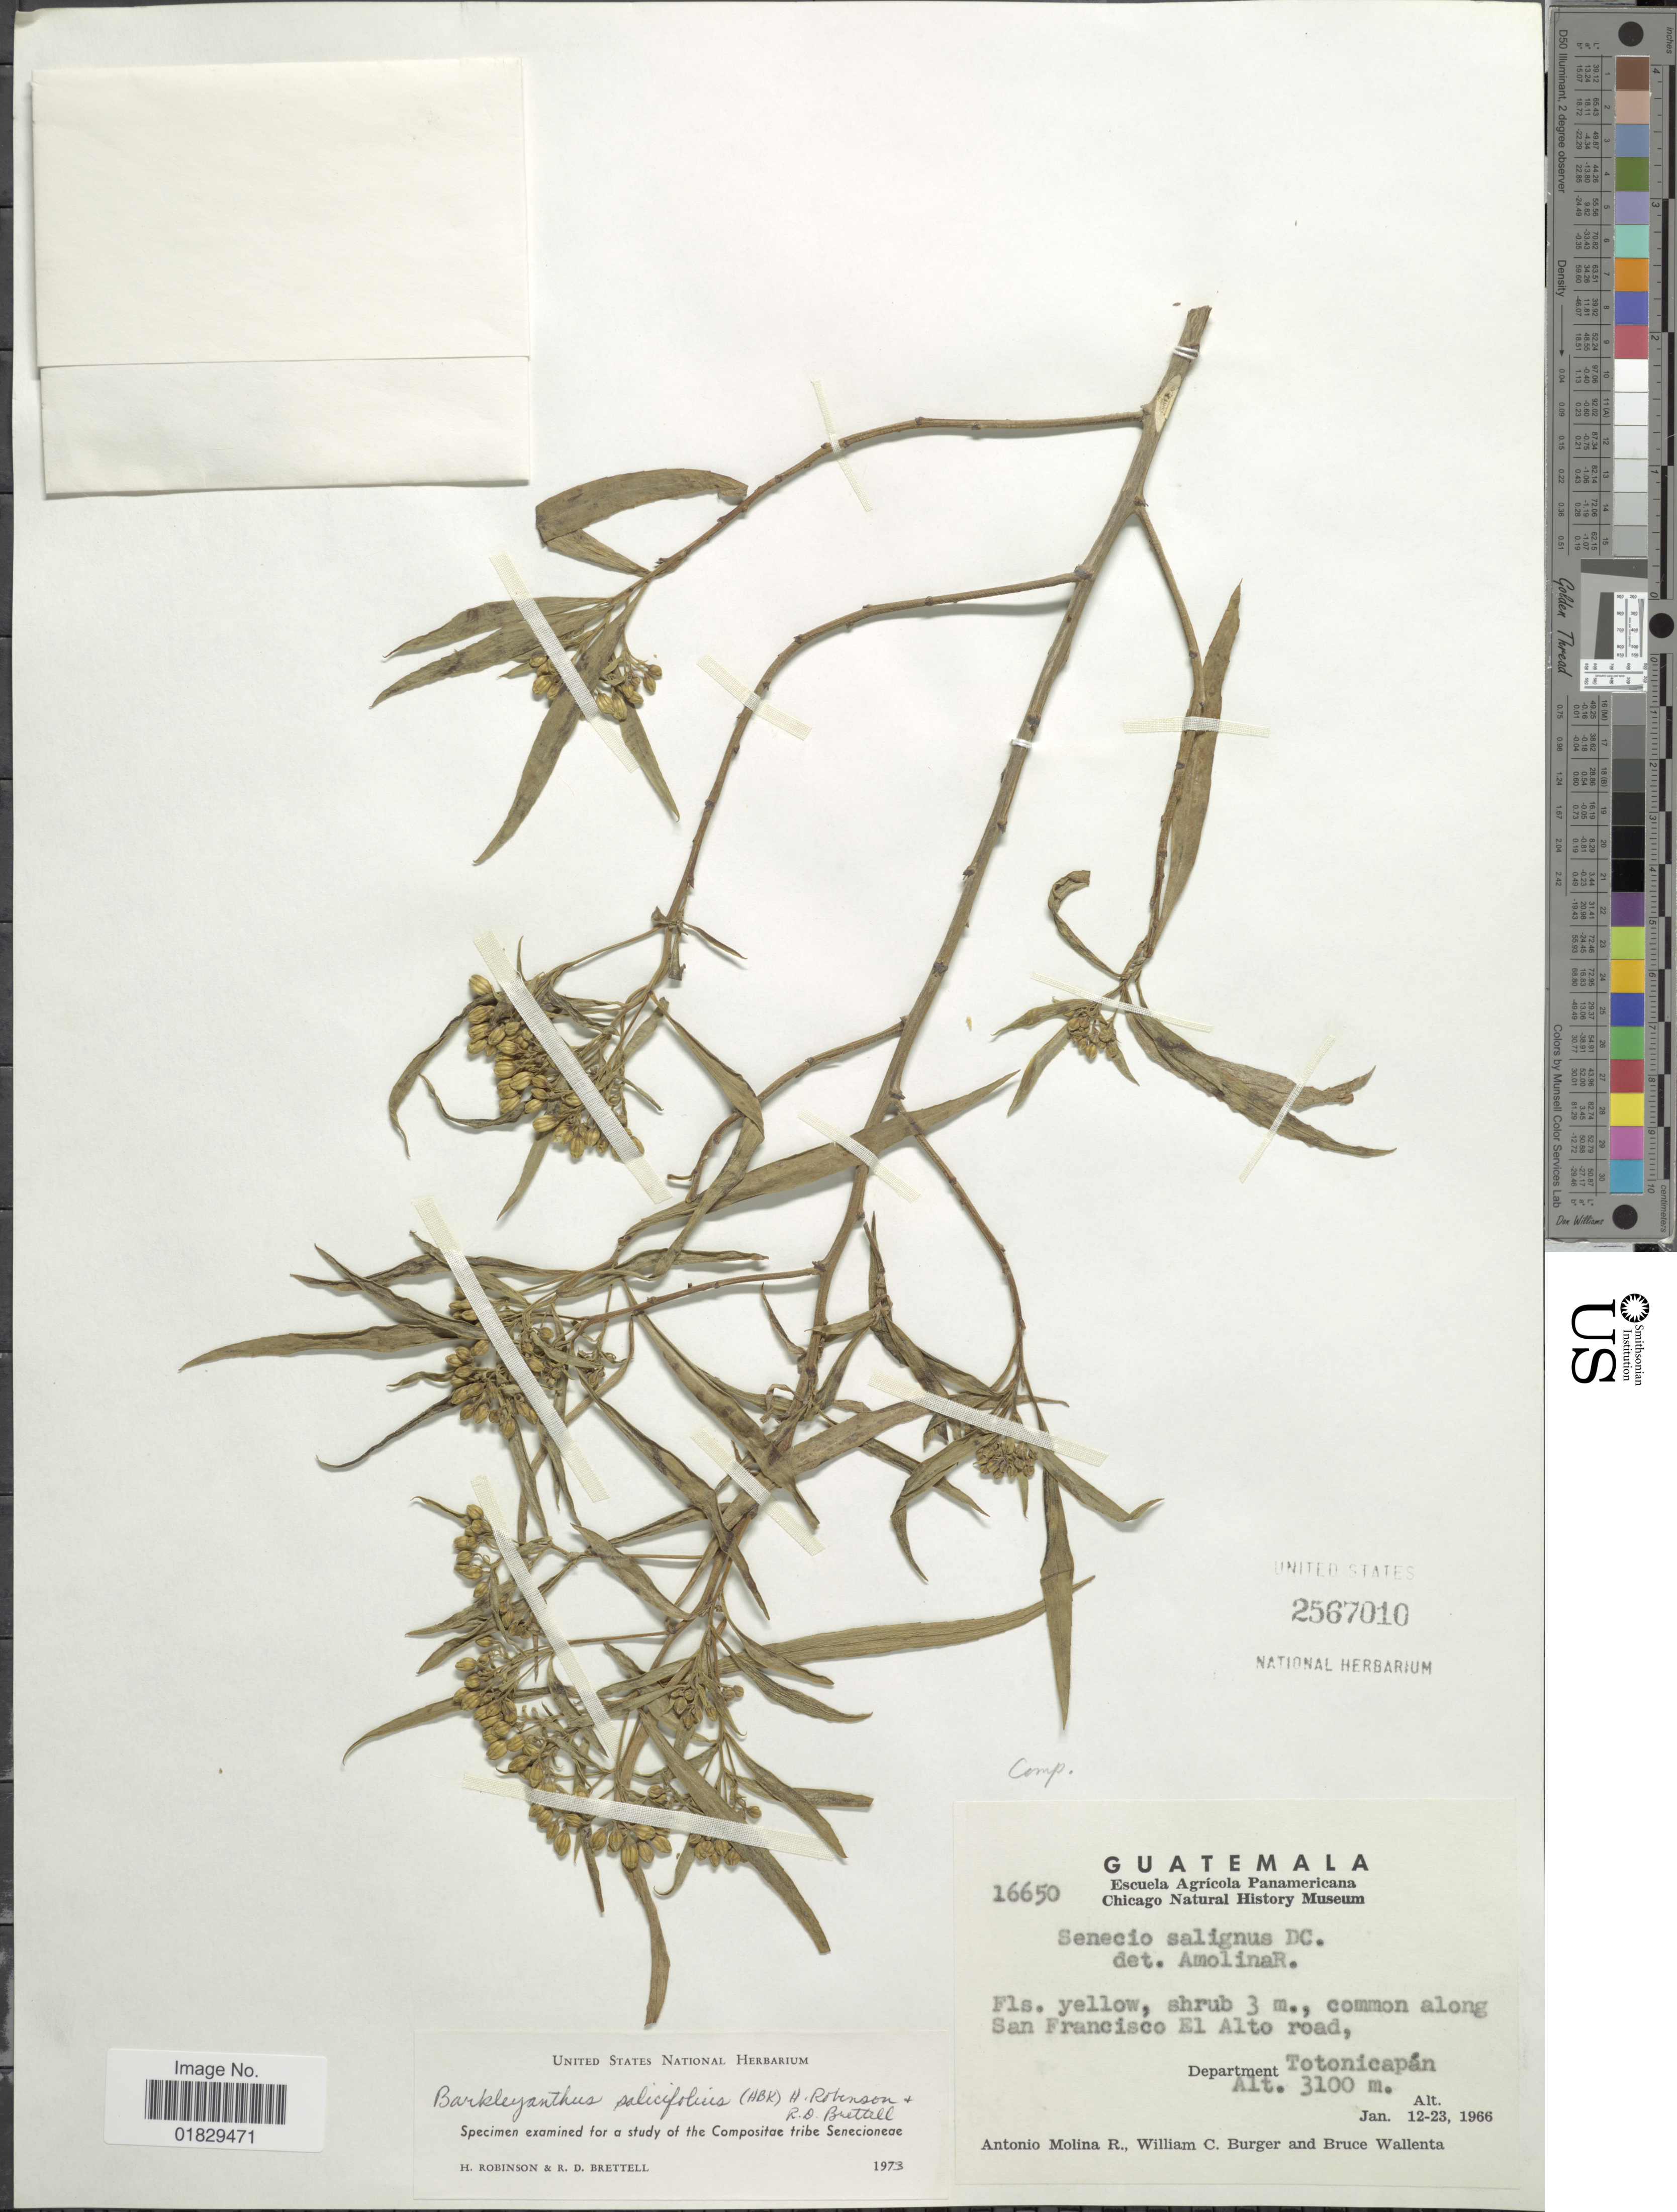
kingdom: Plantae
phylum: Tracheophyta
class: Magnoliopsida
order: Asterales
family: Asteraceae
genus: Barkleyanthus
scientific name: Barkleyanthus salicifolius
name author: (Kunth) H. Rob. & Brettell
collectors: A. Molina R., W. Burger & B. Wallenta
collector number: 16650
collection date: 1966-01-12/1966-01-23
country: Guatemala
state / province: Totonicapan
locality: San Francisco El Alto road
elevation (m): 3100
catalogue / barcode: US 2567010